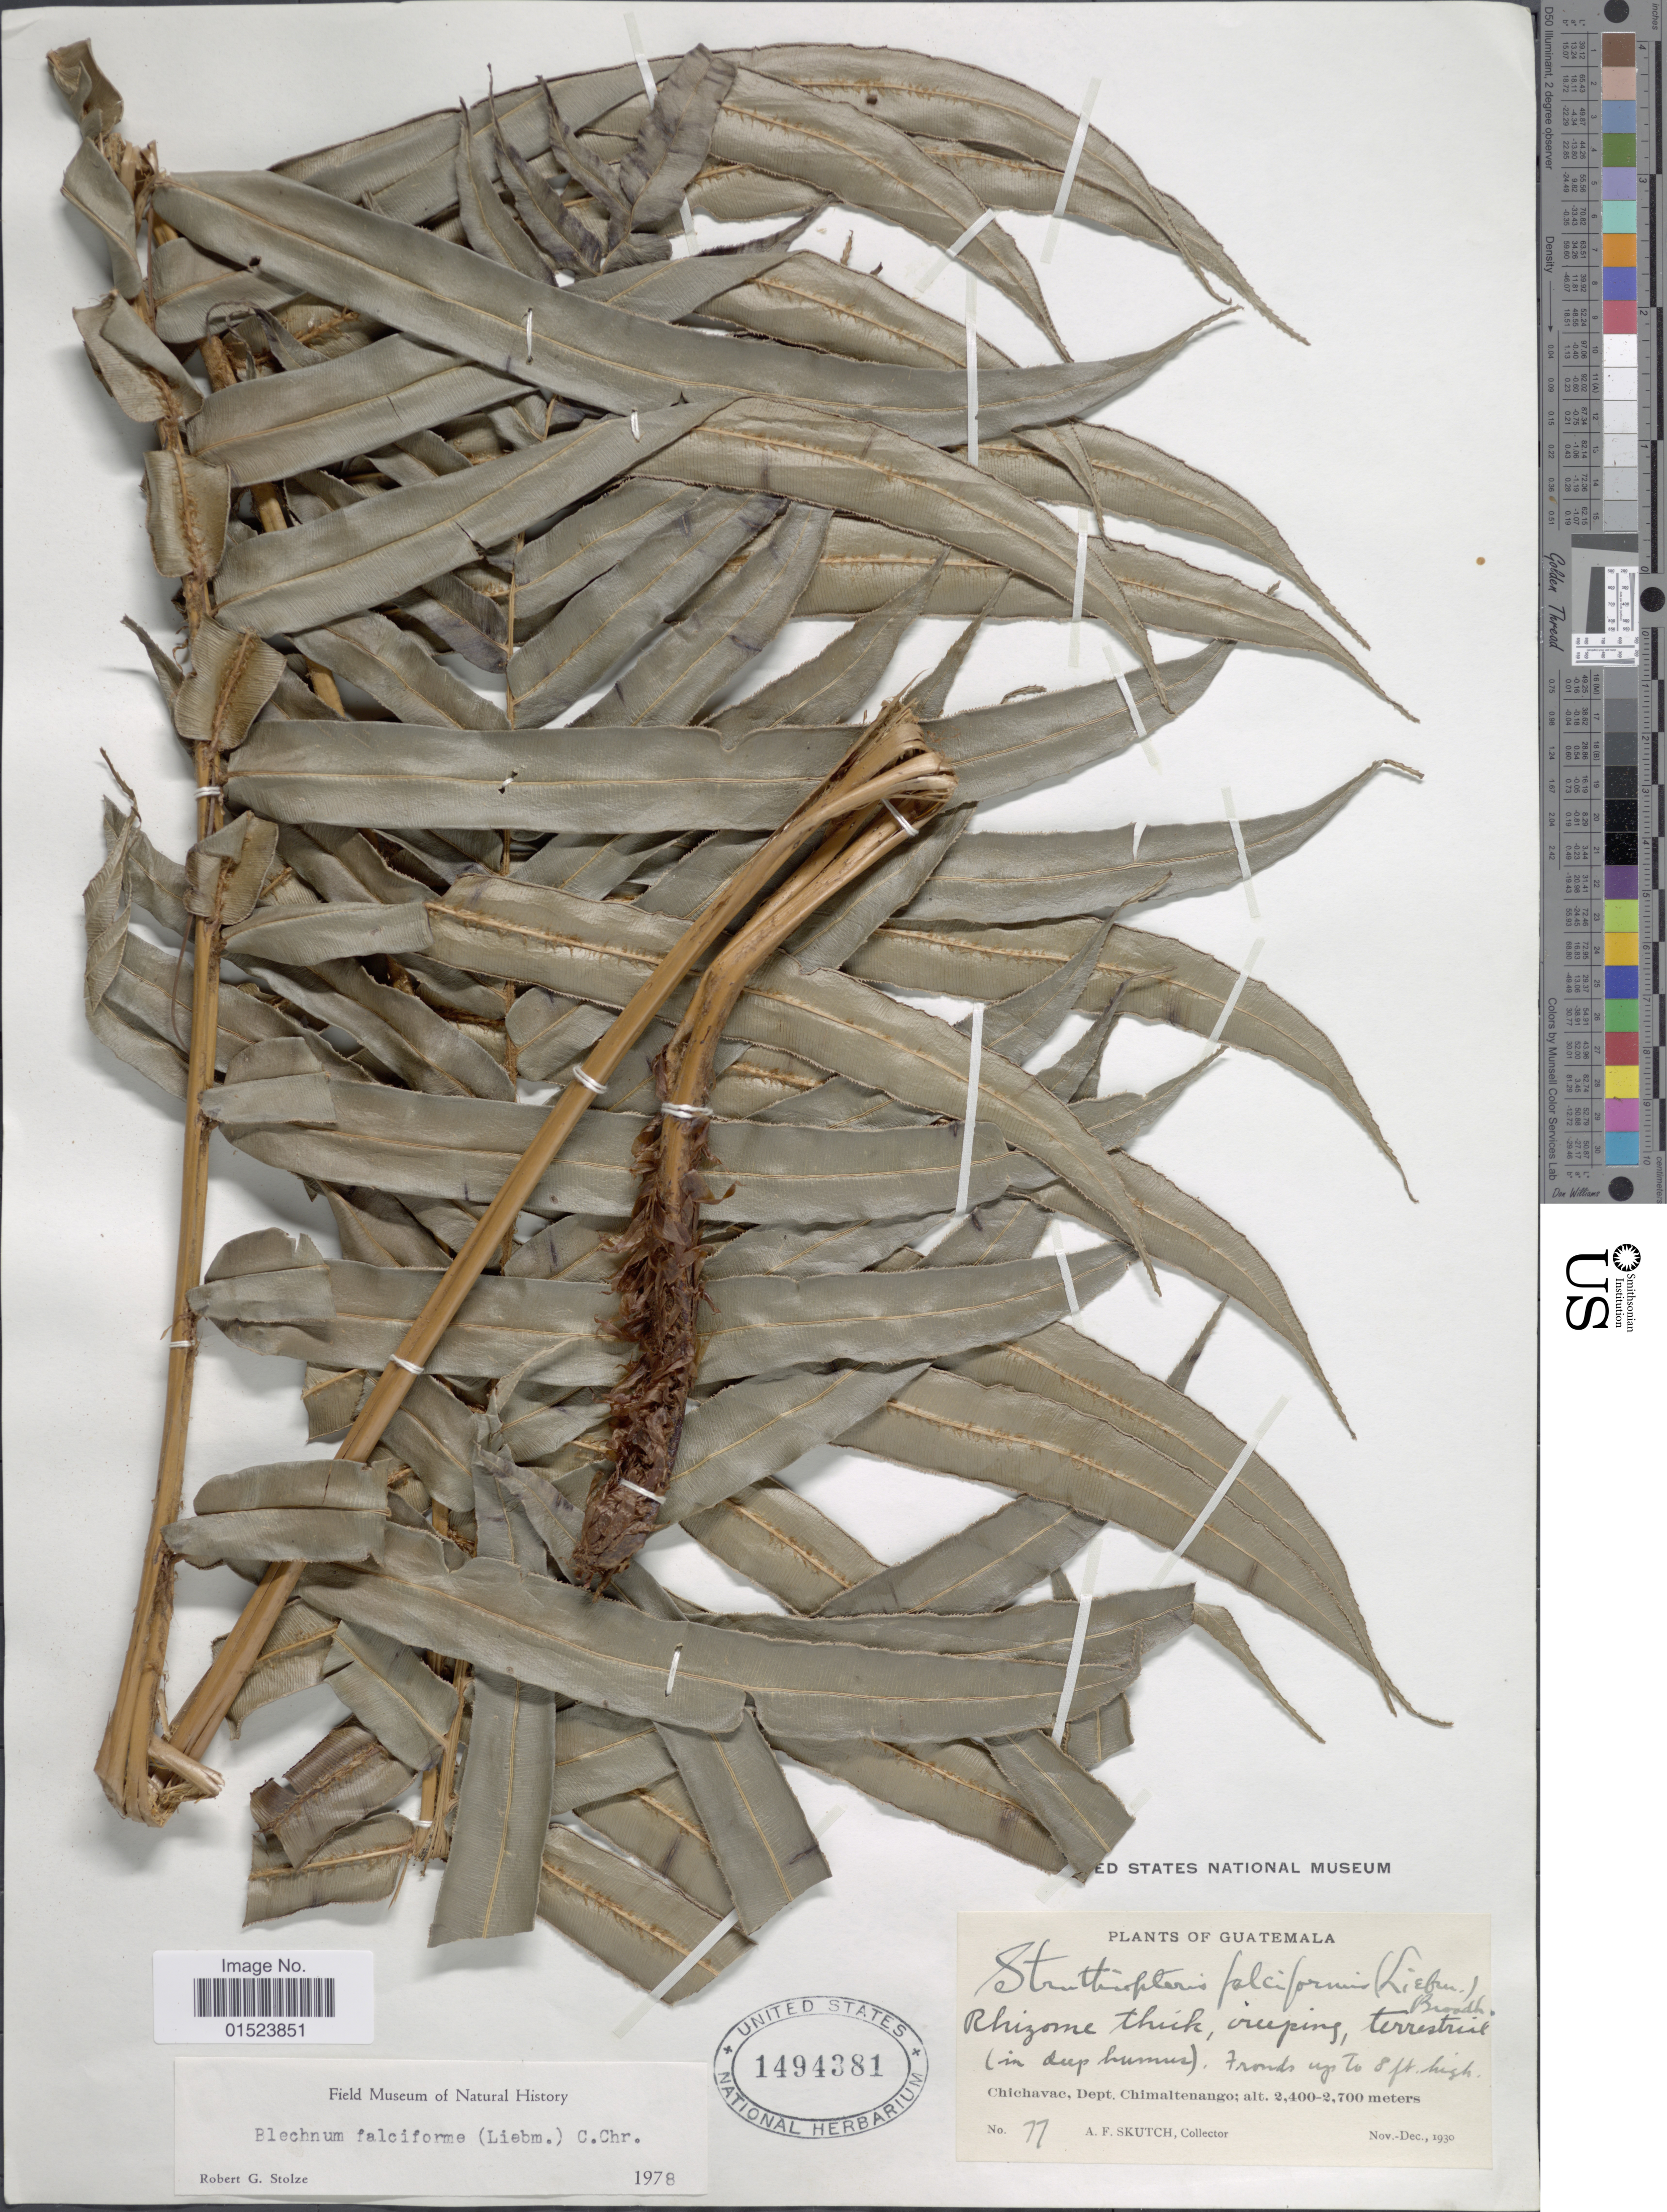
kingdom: Plantae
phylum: Tracheophyta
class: Polypodiopsida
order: Polypodiales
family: Blechnaceae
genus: Blechnum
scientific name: Blechnum falciforme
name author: (Liebm.) C. Chr.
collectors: A. F. Skutch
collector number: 77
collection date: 1930-11/1930-12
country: Guatemala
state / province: Chimaltenango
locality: Chichavac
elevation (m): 2400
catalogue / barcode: US 1494381